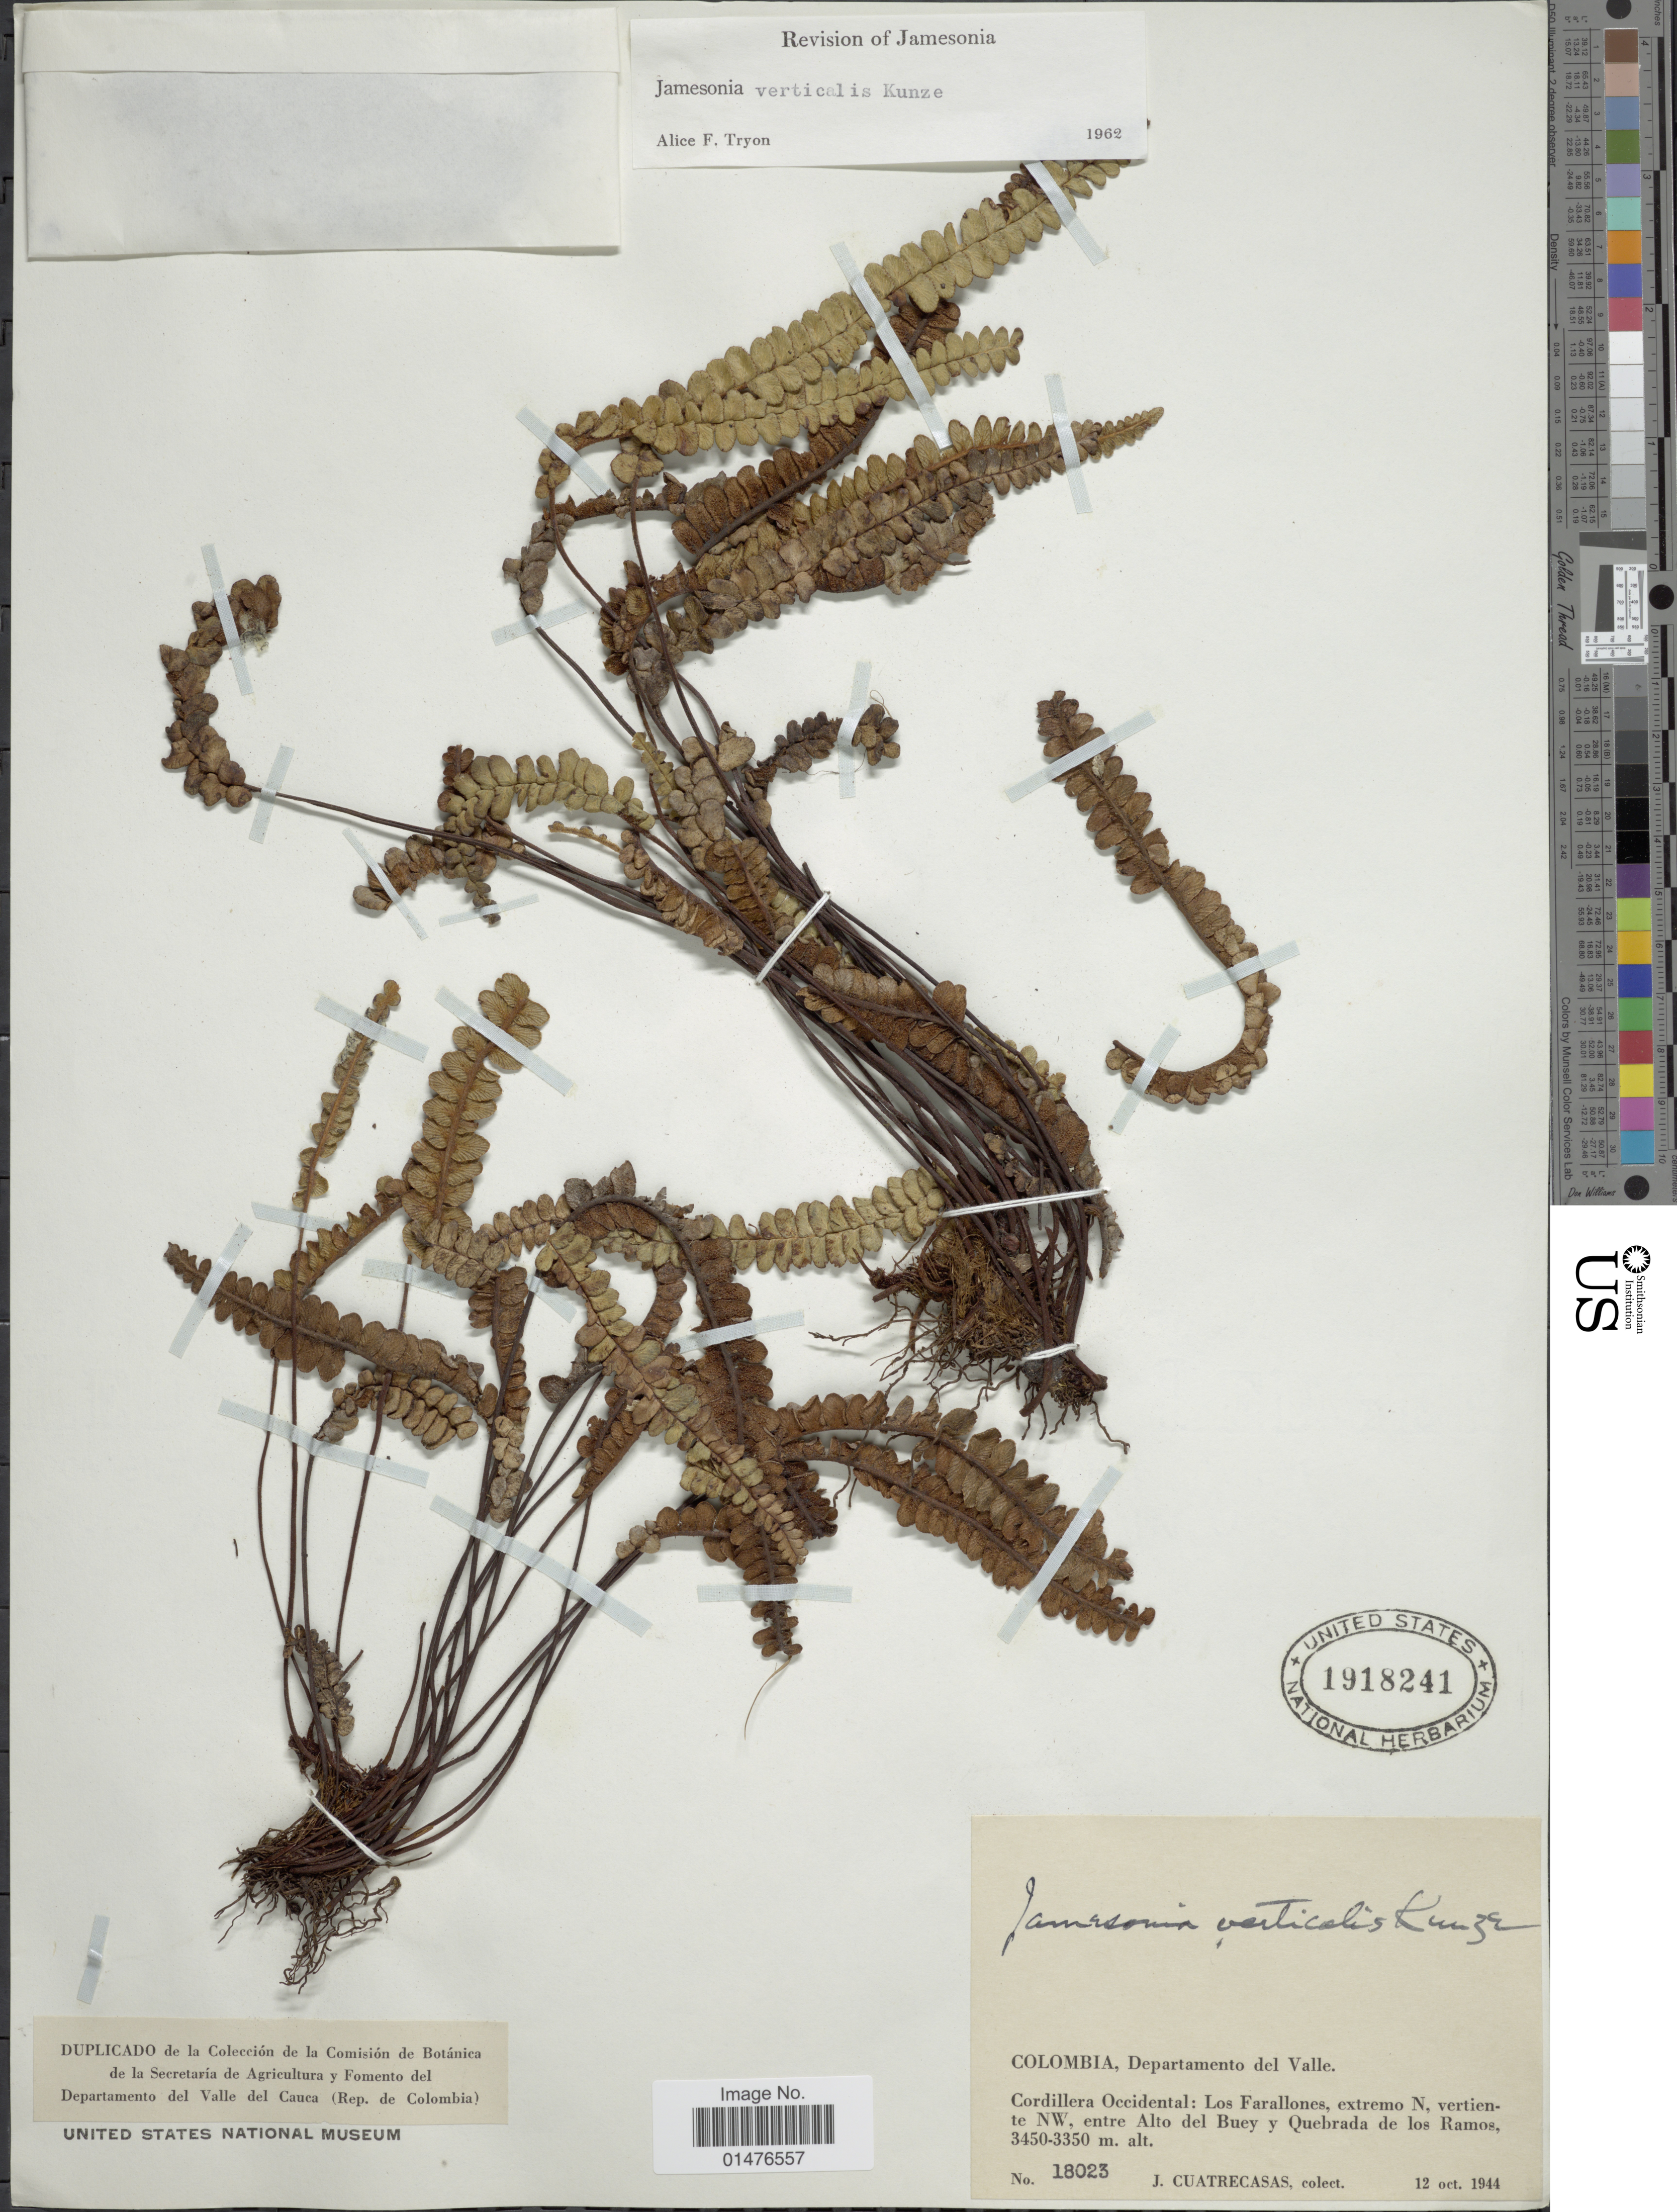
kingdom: Plantae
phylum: Tracheophyta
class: Polypodiopsida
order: Polypodiales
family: Pteridaceae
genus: Jamesonia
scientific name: Jamesonia verticalis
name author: Kunze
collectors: J. Cuatrecasas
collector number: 18023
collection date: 1944-10-12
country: Colombia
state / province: Valle del Cauca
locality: Departamento del Valle. Cordillera Occidental: Los Farallones, extremo N, vertiente NW, entre del Buey y Quebrada de los Ramos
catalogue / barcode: US 1918241